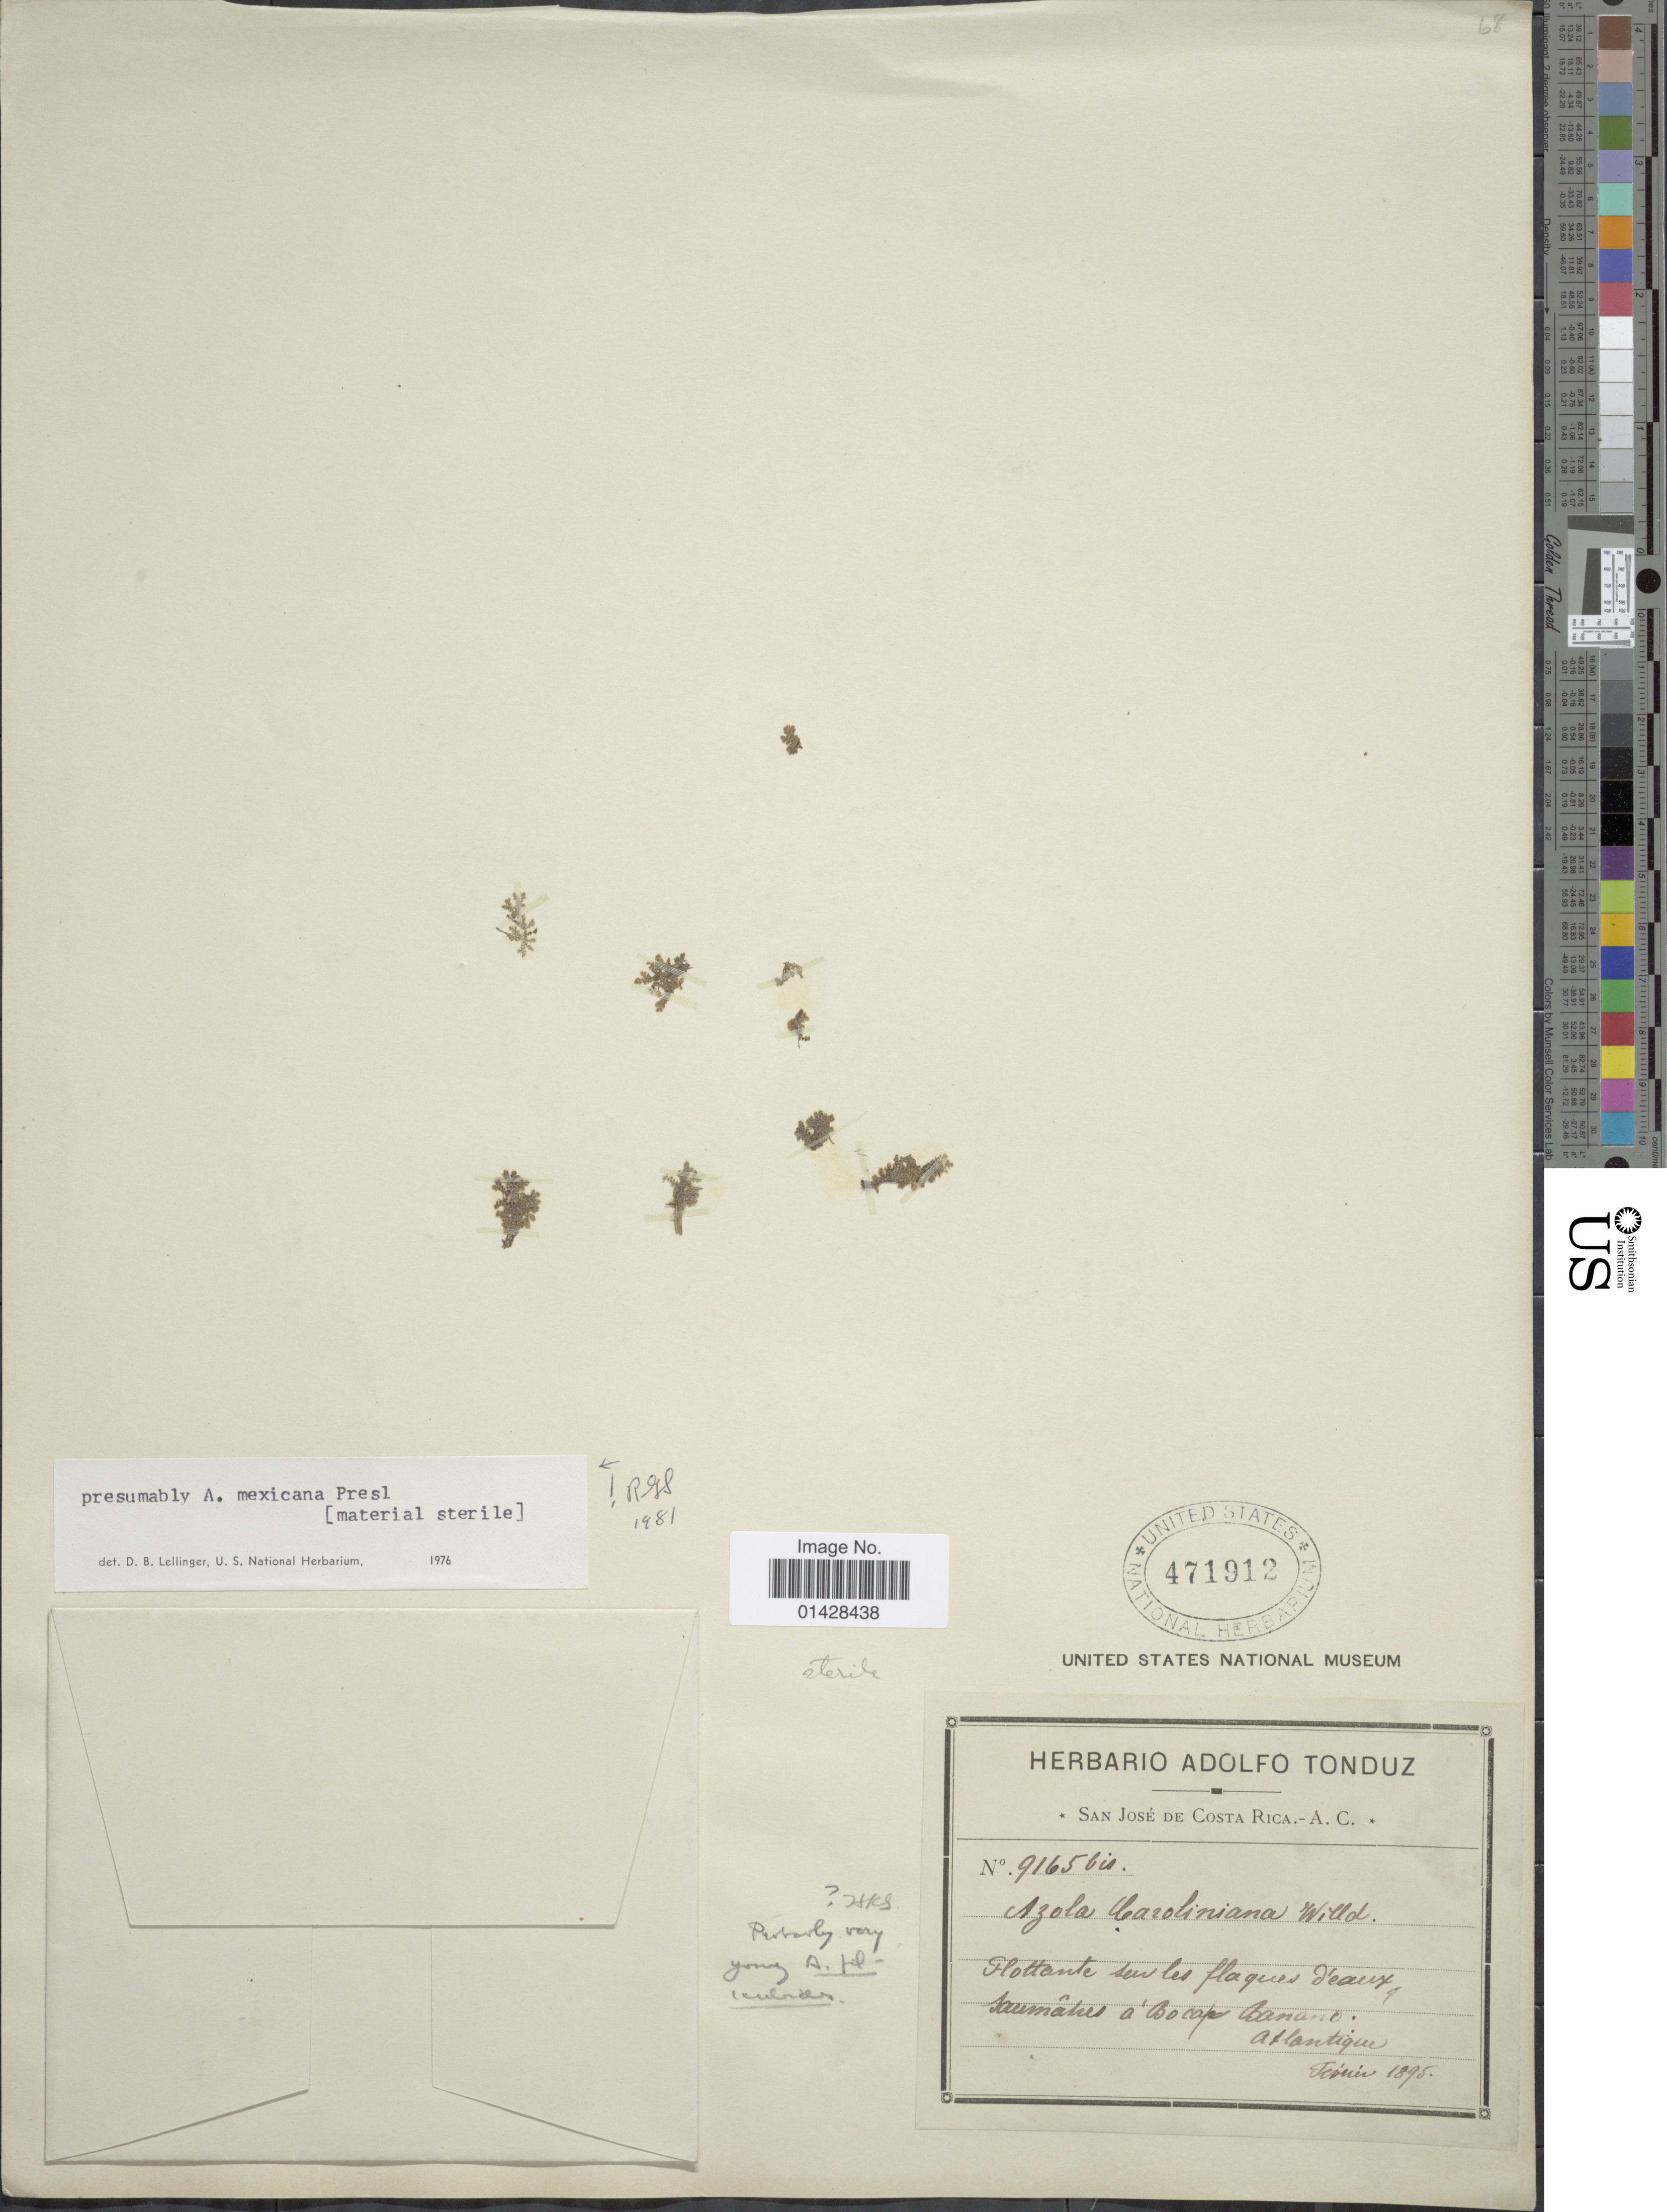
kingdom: Plantae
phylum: Tracheophyta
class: Polypodiopsida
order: Salviniales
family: Salviniaceae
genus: Azolla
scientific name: Azolla mexicana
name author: C. Presl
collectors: ex Herb. Adolfo Tonduz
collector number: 9165bis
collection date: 1895-02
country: Costa Rica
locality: Flottante sur les flaques deaux saumâtres à Bocape banano: Atlantique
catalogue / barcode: US 471912